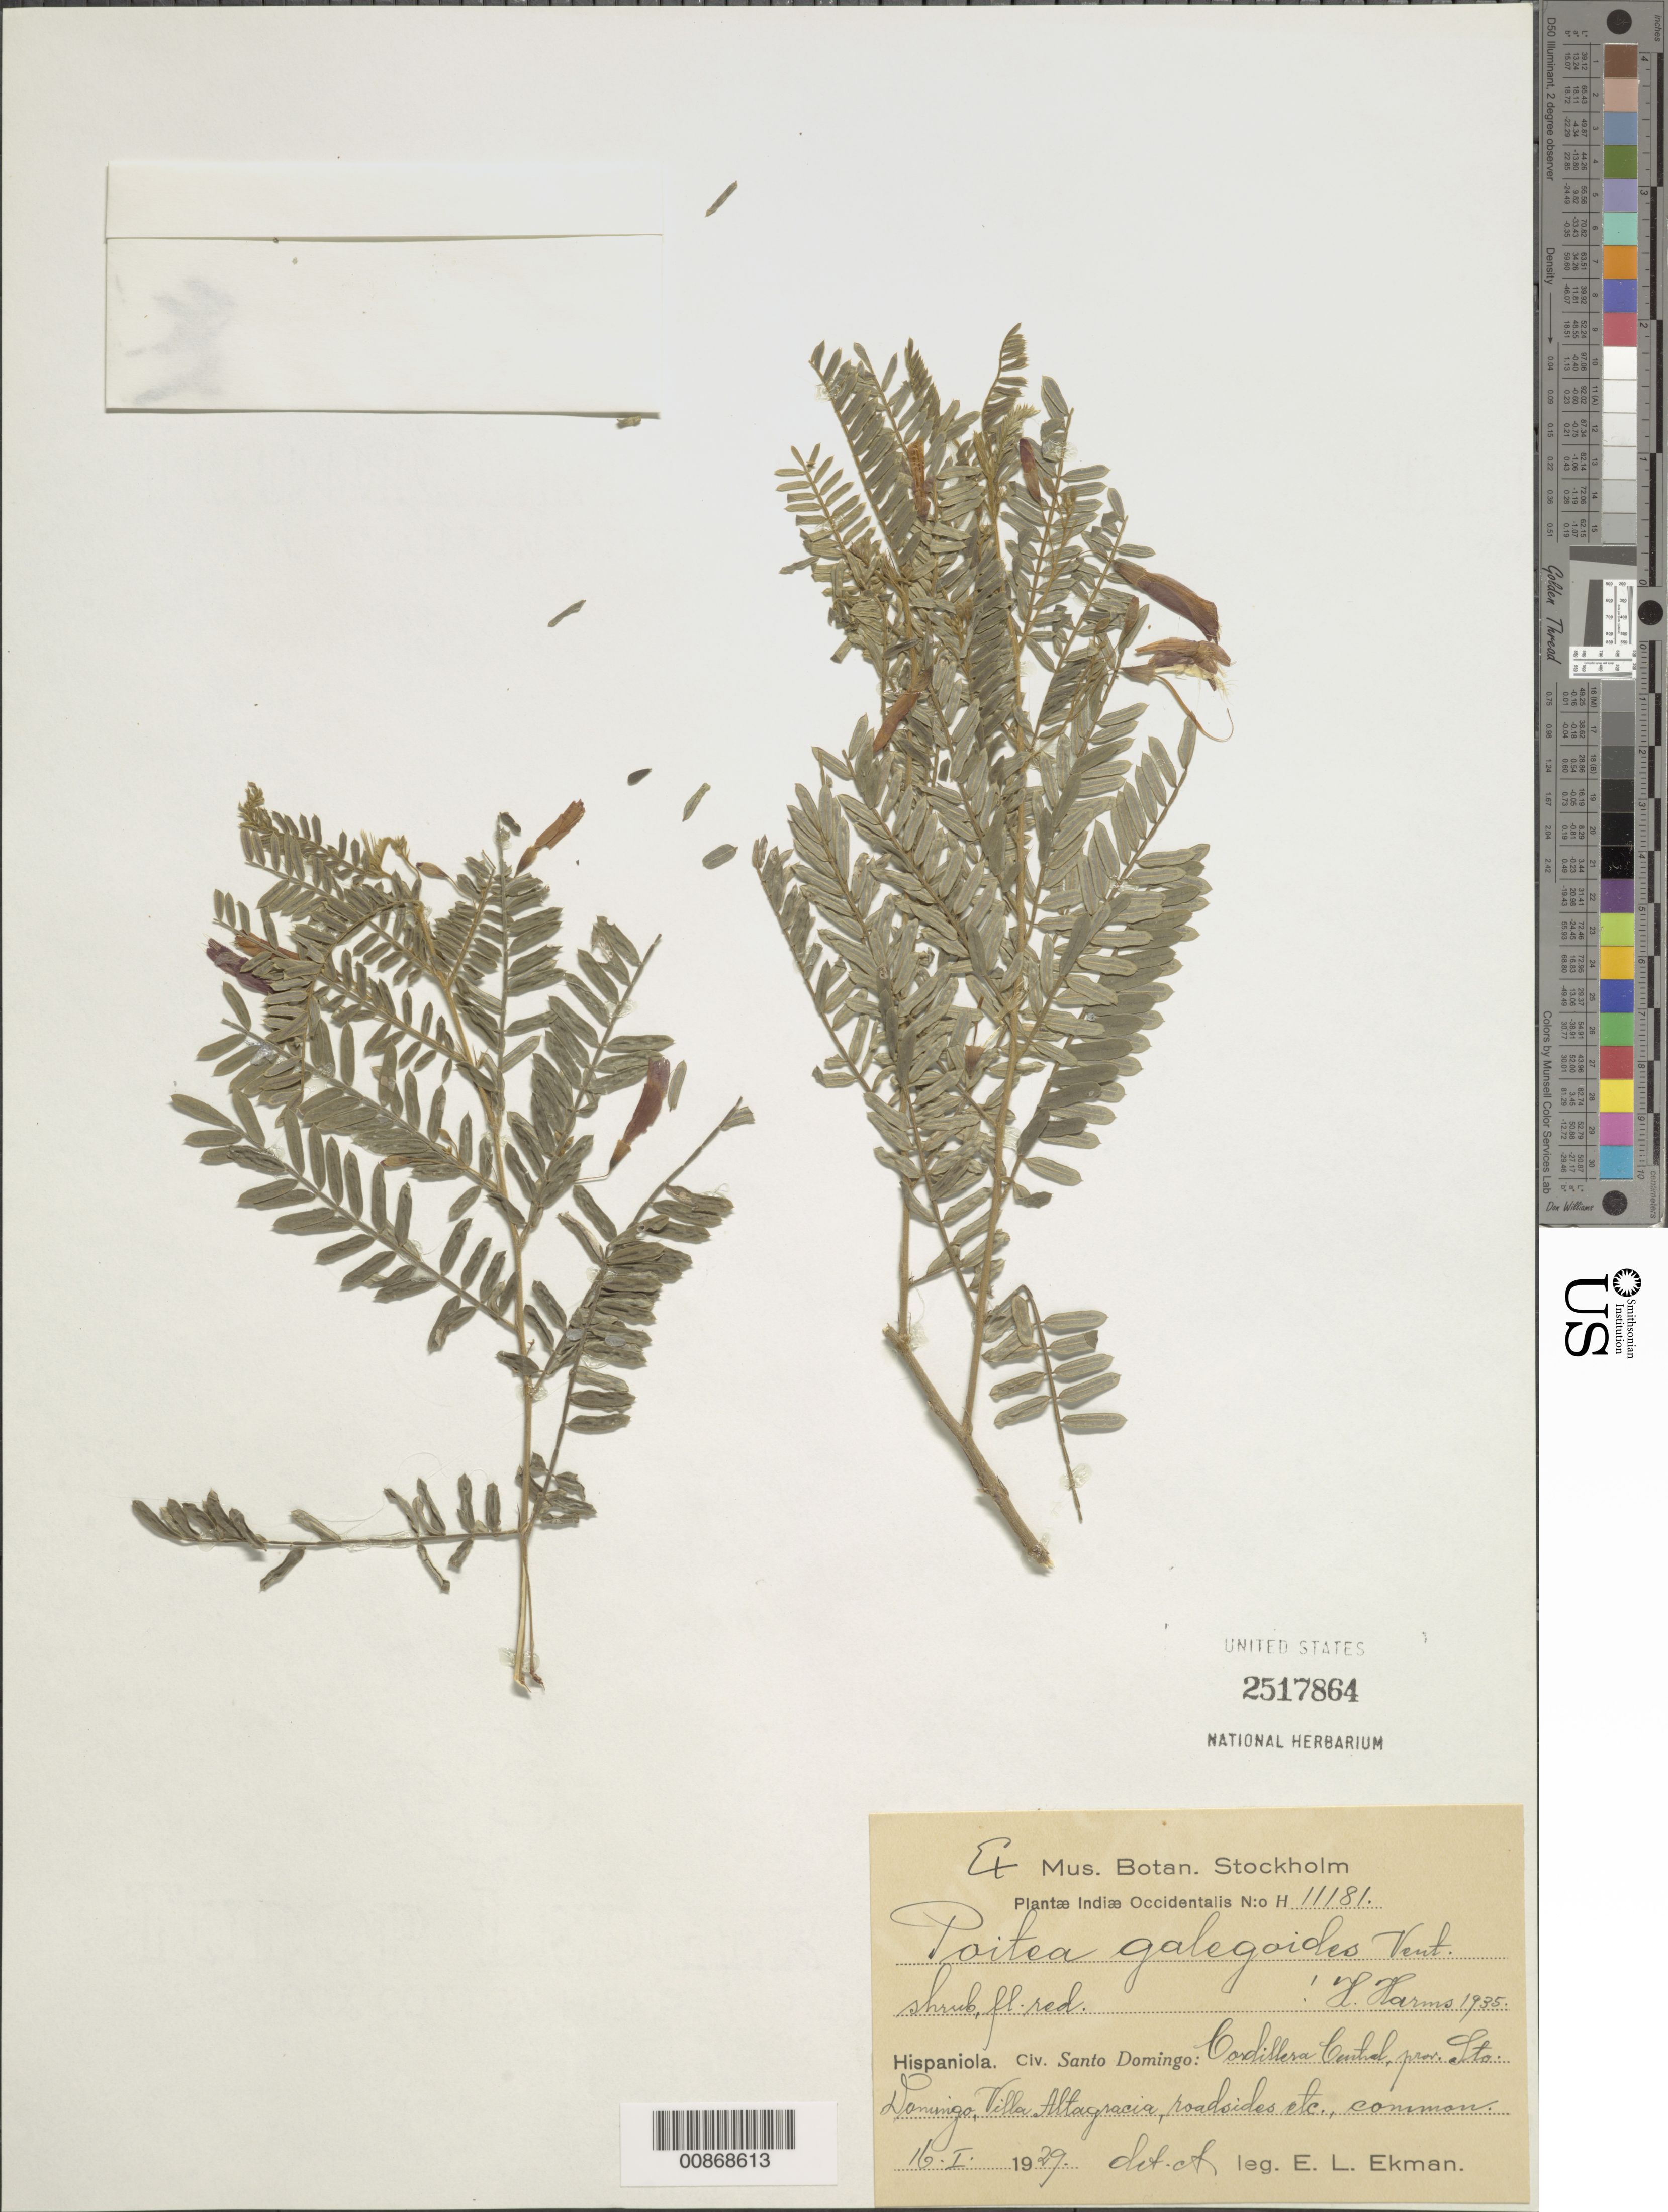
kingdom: Plantae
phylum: Tracheophyta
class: Magnoliopsida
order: Fabales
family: Fabaceae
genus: Poitea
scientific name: Poitea galegoides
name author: Vent.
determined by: Harms, H.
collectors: E. L. Ekman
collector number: H 11181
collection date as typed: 16 Jan 1929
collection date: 1929-01-16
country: Dominican Republic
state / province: Distrito Nacional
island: Hispaniola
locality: Cordillera Central, prov. Sto. Domingo, Villa Altagracia.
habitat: Roadsides, etc.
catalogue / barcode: US 2517864